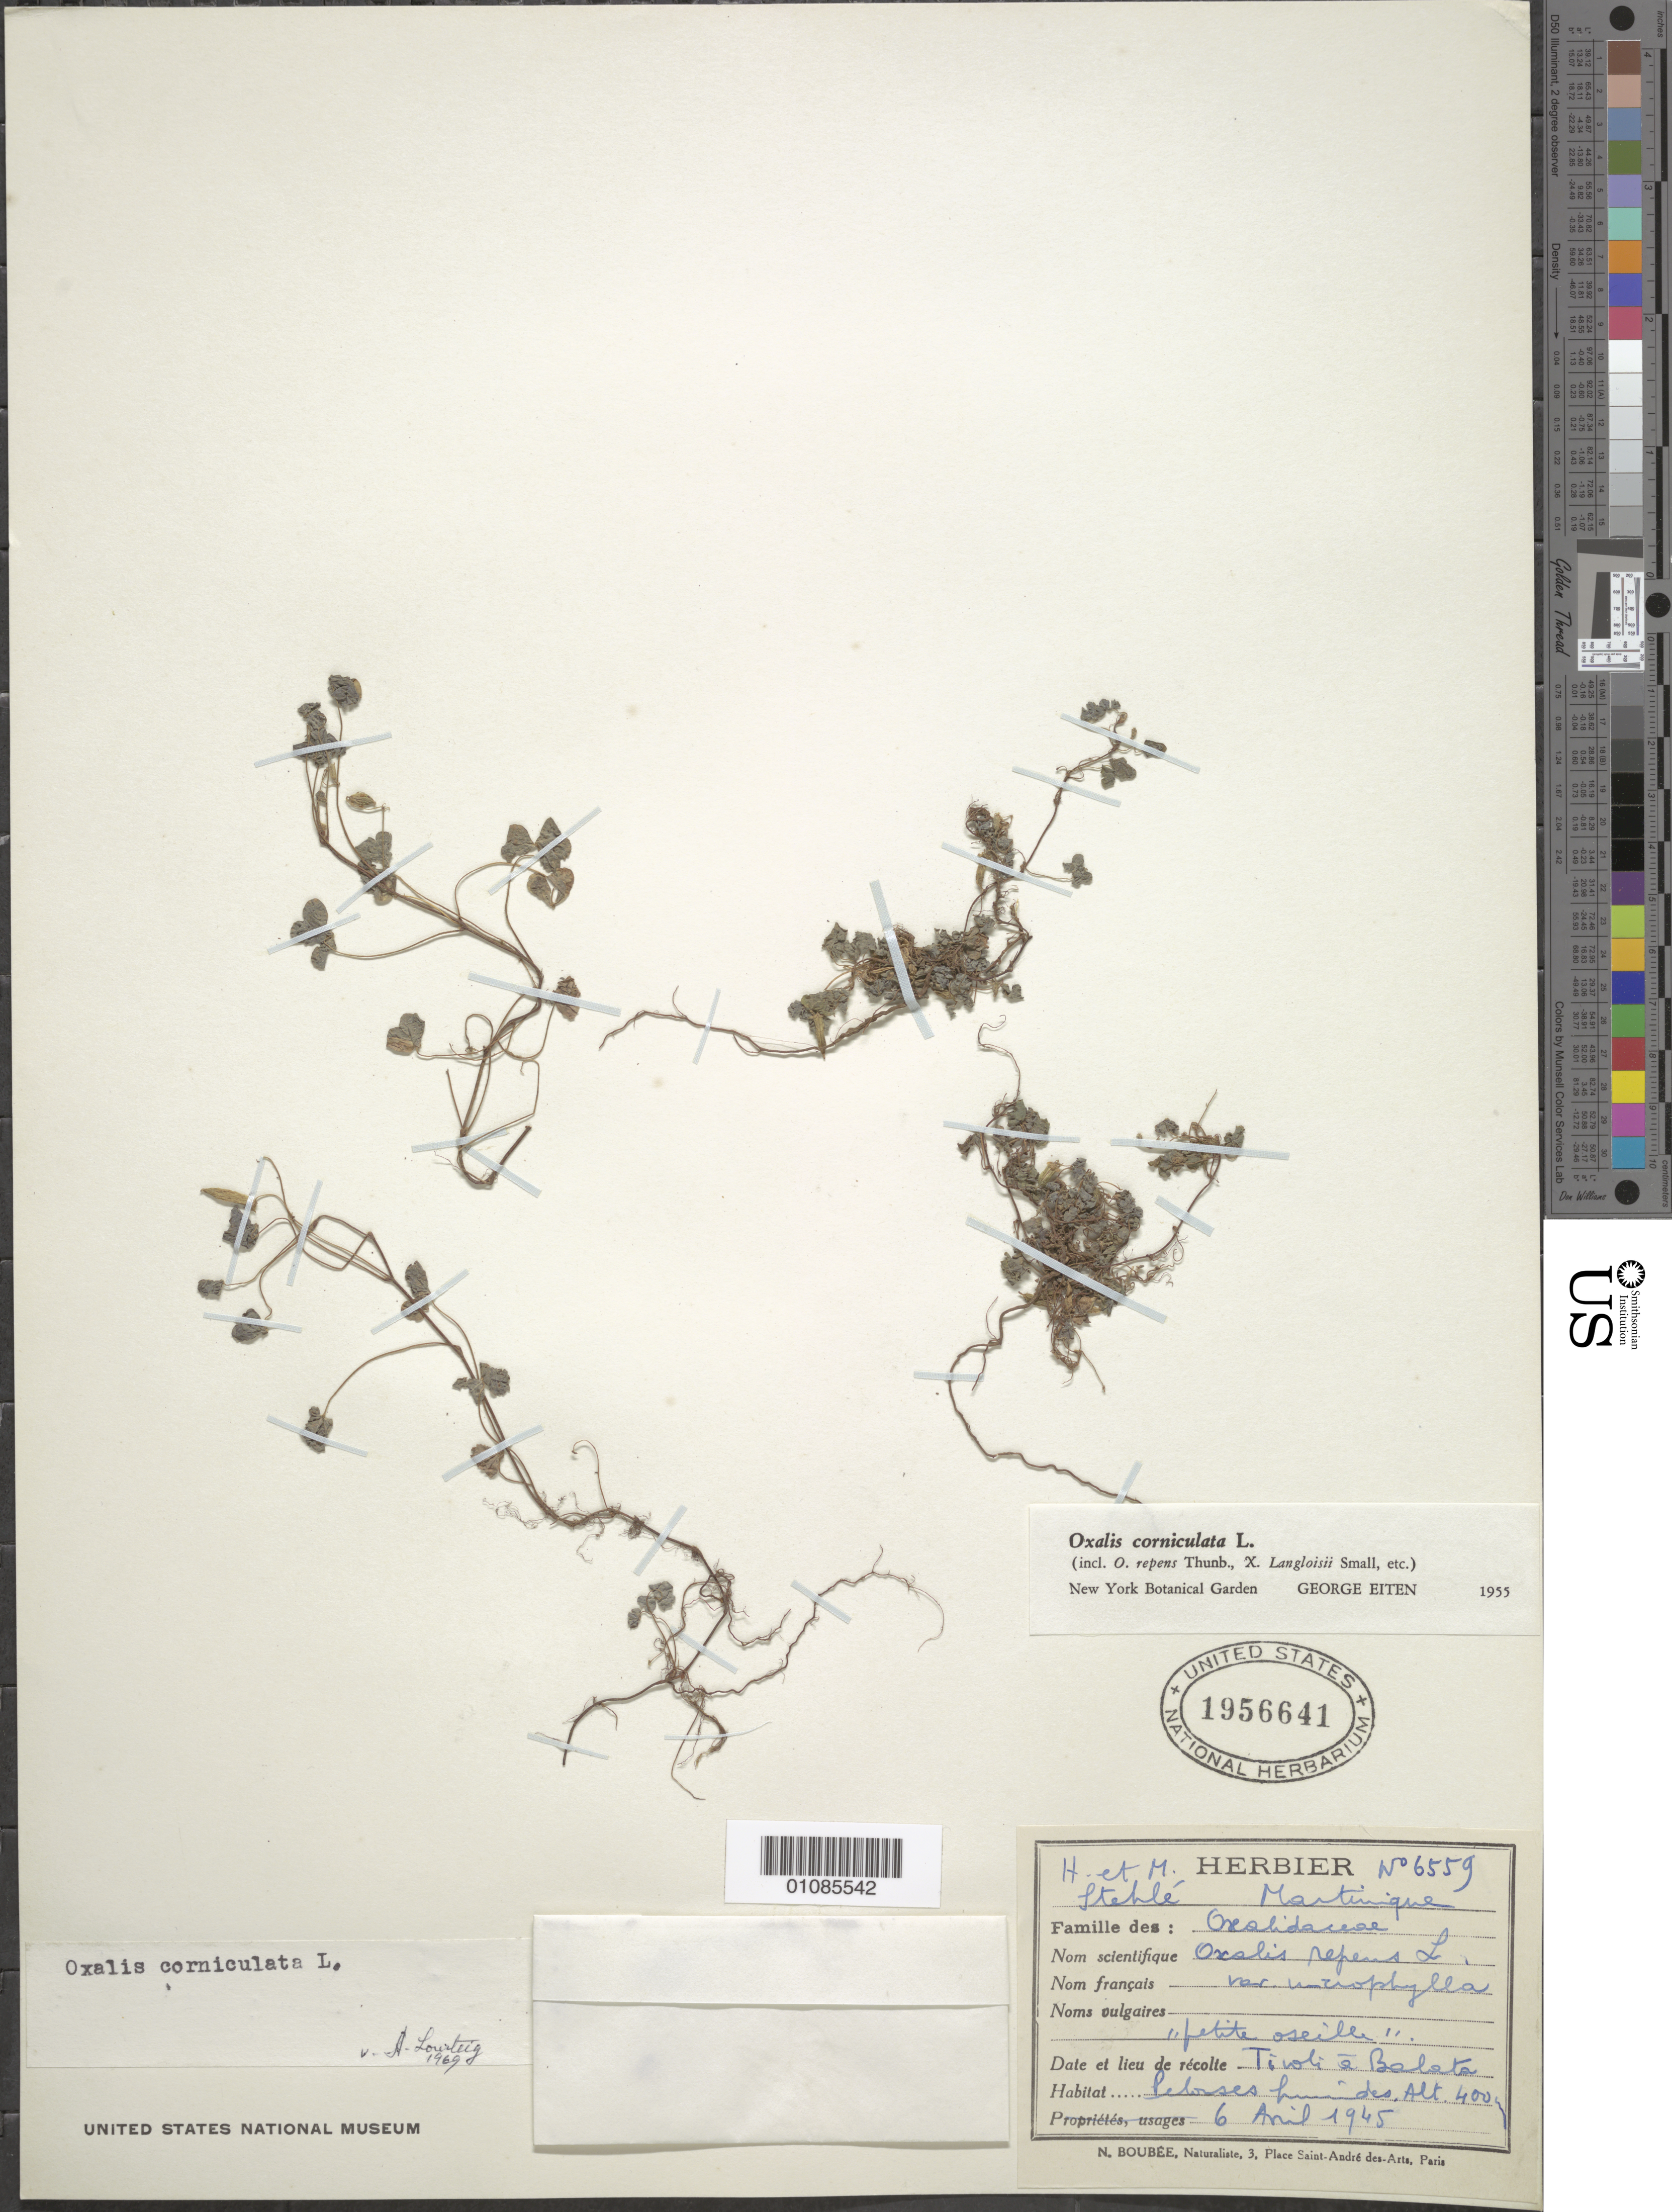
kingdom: Plantae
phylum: Tracheophyta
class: Magnoliopsida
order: Oxalidales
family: Oxalidaceae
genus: Oxalis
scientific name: Oxalis corniculata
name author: L.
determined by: Lourteig, A.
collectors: H. Stehlé & M. Stehlé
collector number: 6559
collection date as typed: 06 Apr 1945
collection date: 1945-04-06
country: Martinique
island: Martinique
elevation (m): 122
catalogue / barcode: US 1956641